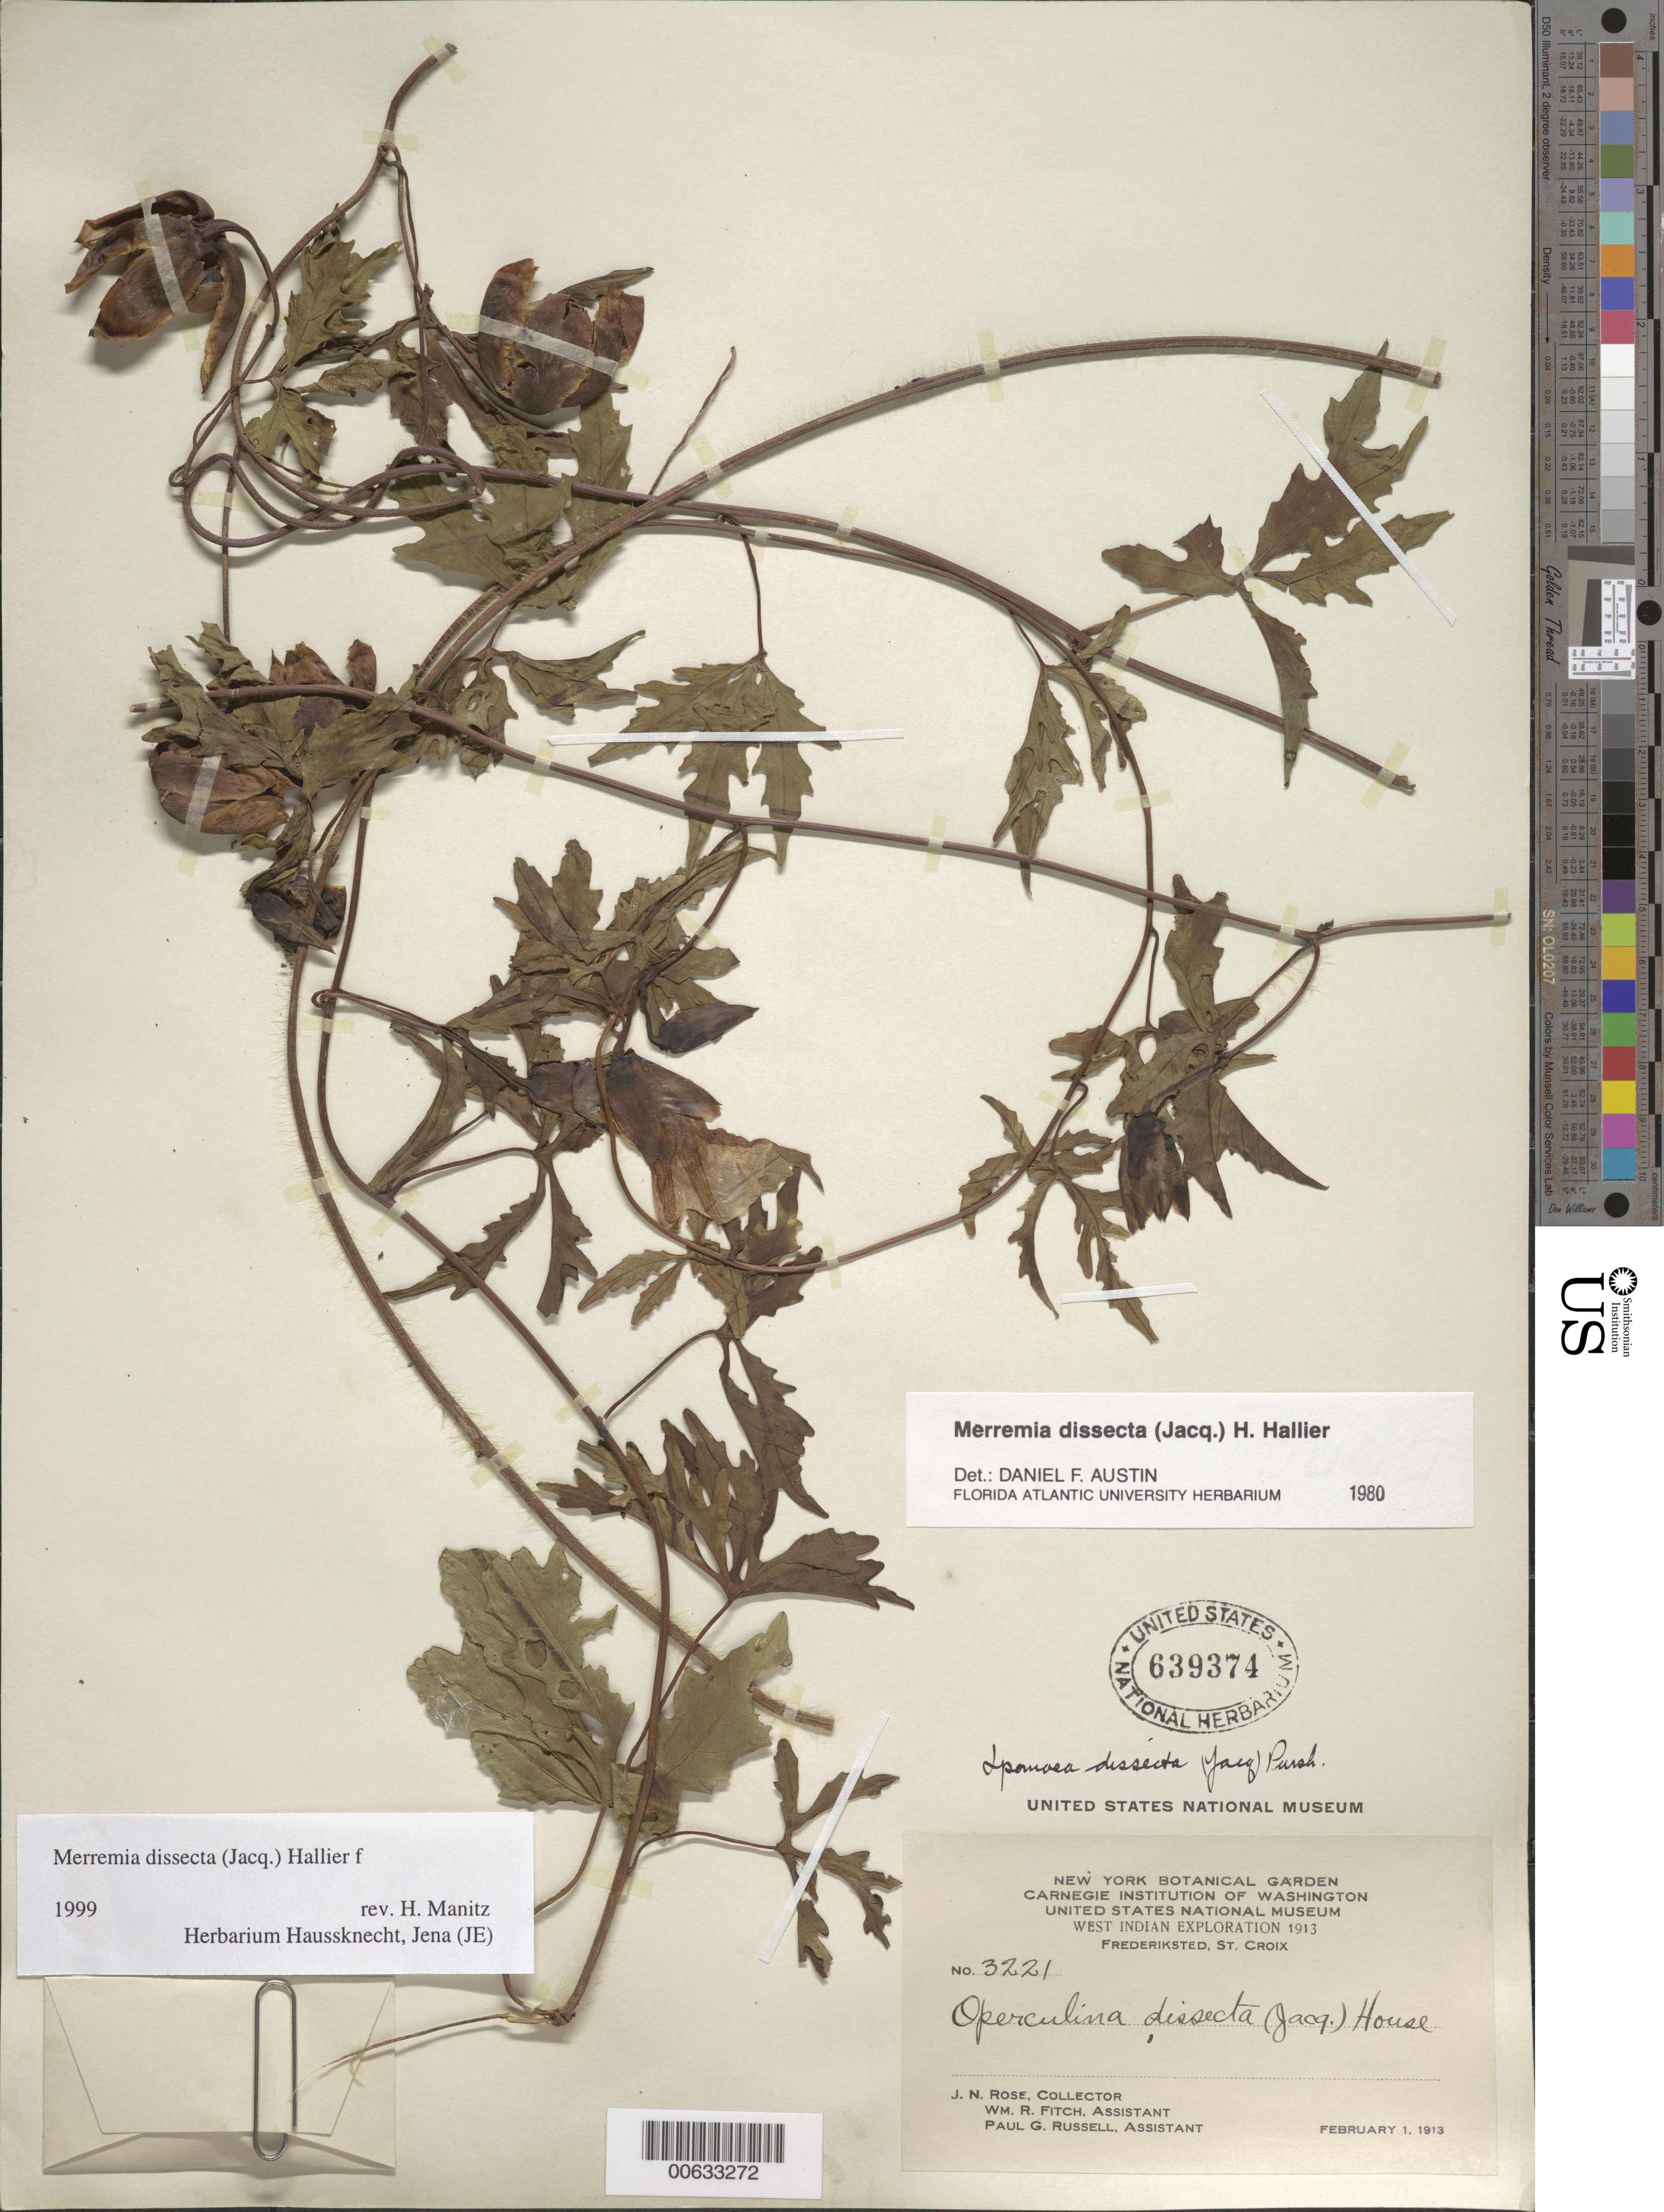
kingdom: Plantae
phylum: Tracheophyta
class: Magnoliopsida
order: Solanales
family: Convolvulaceae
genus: Distimake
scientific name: Distimake dissectus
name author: (Jacq.) A. R. Simões & Staples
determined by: Strong, Mark T., (BOT), Smithsonian Institution - National Museum of Natural History (UNITED STATES)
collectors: J. N. Rose, W. R. Fitch & P. G. Russell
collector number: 3221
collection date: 1913-02-01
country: U.S. Virgin Islands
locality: West Indian, Frederiksted, St. Croix.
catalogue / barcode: US 639374